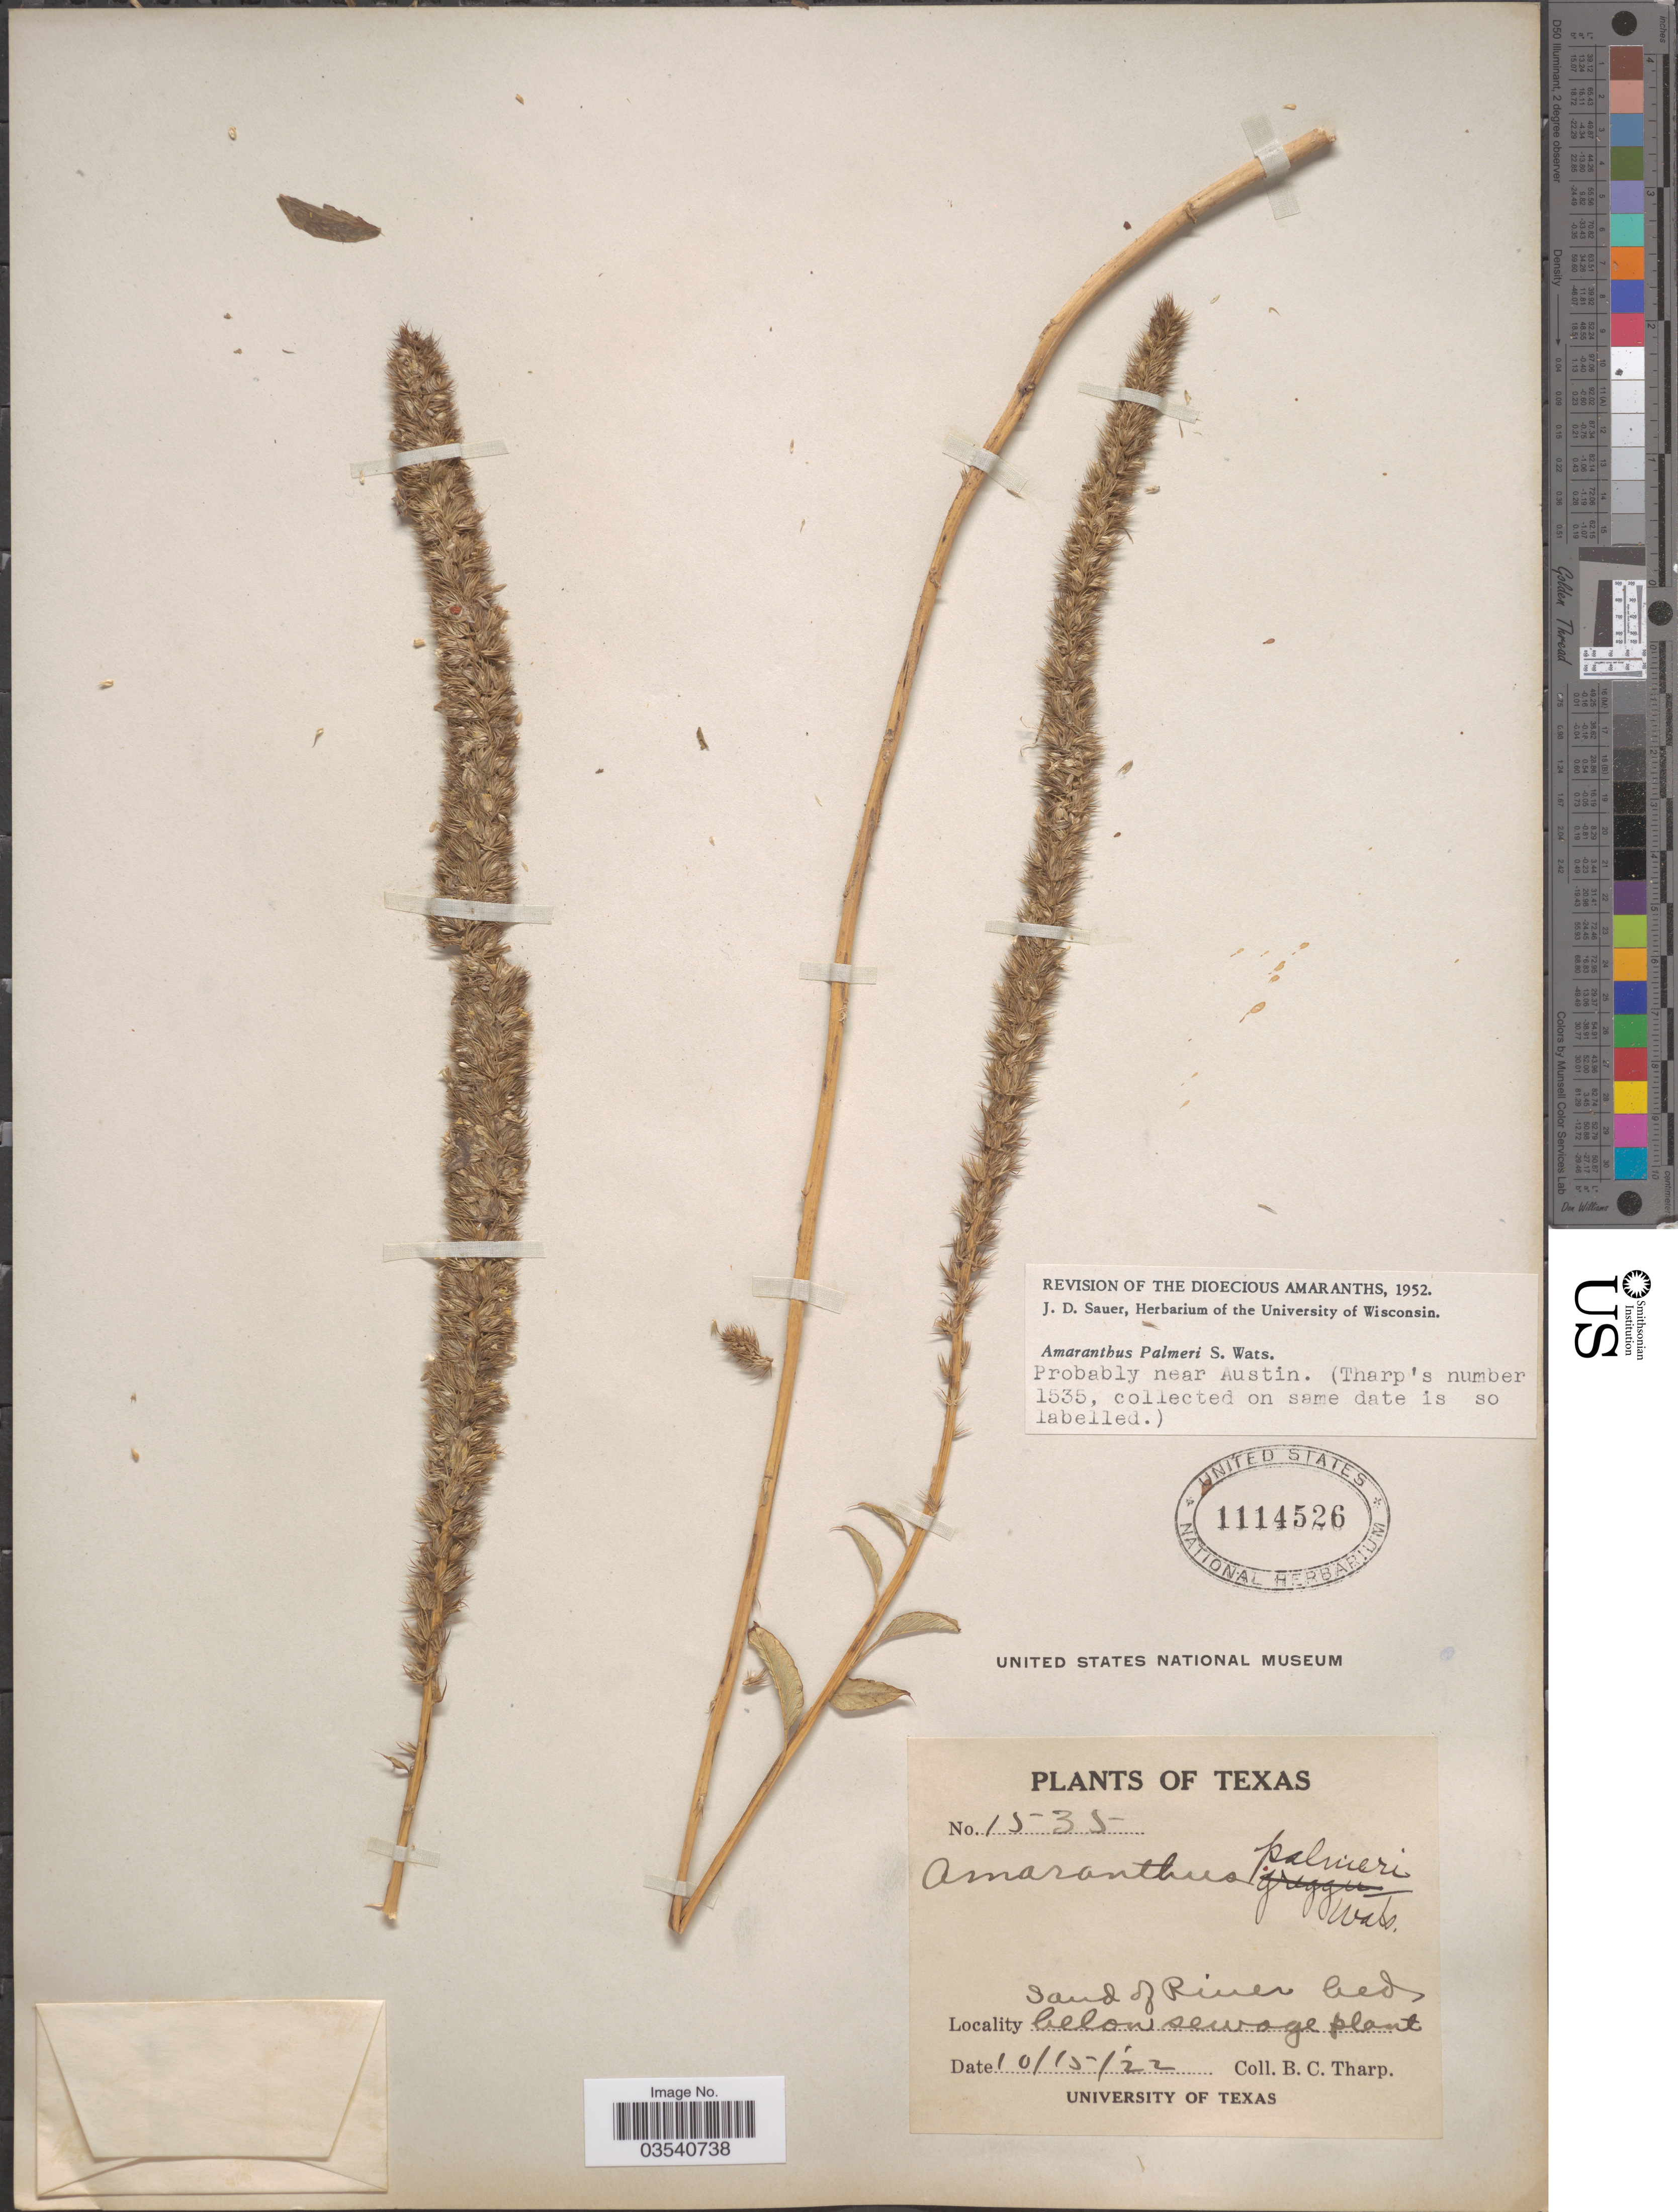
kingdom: Plantae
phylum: Tracheophyta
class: Magnoliopsida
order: Caryophyllales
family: Amaranthaceae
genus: Amaranthus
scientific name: Amaranthus palmeri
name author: S. Watson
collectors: B. C. Tharp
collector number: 1535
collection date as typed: Transcribed d/m/y: 15/10/22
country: United States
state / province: Texas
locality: Sand of River beds below sewage plant.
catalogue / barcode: US 1114526